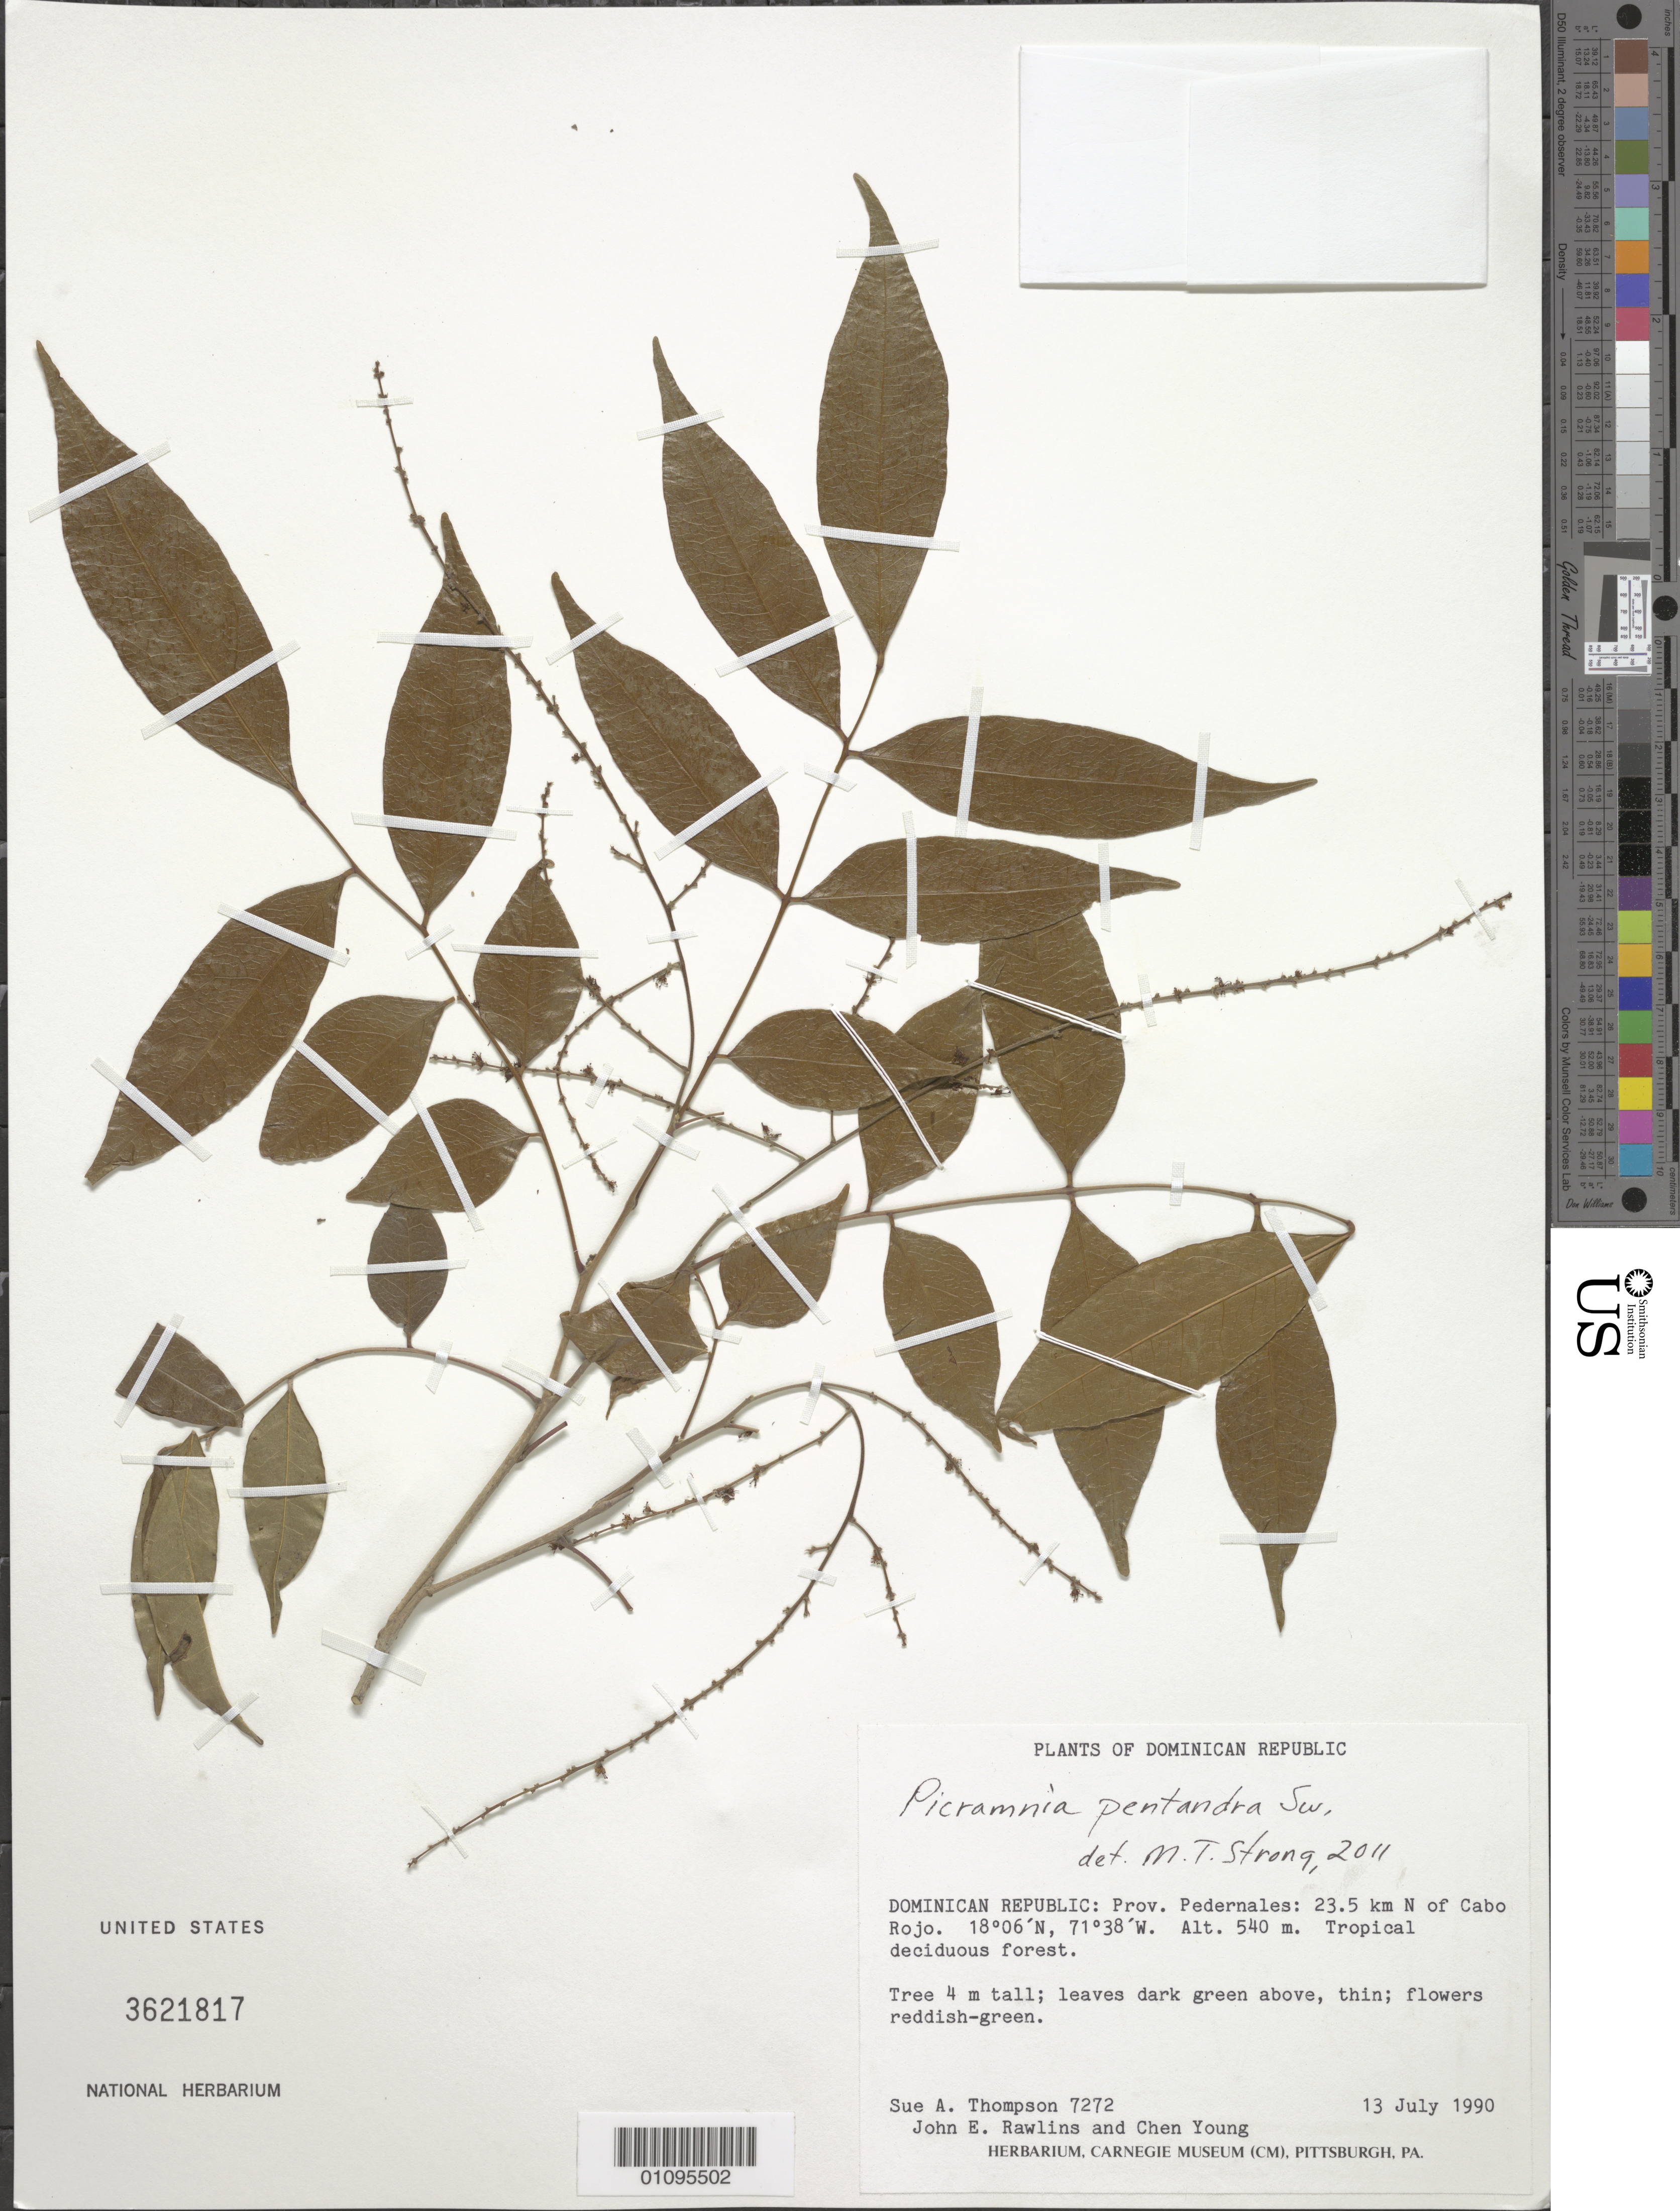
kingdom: Plantae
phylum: Tracheophyta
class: Magnoliopsida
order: Picramniales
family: Picramniaceae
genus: Picramnia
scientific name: Picramnia pentandra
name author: Sw.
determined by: Strong, M. T., (US), Smithsonian Institution - National Museum of Natural History (UNITED STATES)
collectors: S. A. Thompson, J. Rawlins & C. Young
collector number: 7272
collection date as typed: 13 Jul 1990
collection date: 1990-07-13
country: Dominican Republic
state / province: Pedernales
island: Hispaniola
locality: Cabo Rojo, 23.5 km N of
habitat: Tropical deciduous forest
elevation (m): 540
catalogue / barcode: US 3621817